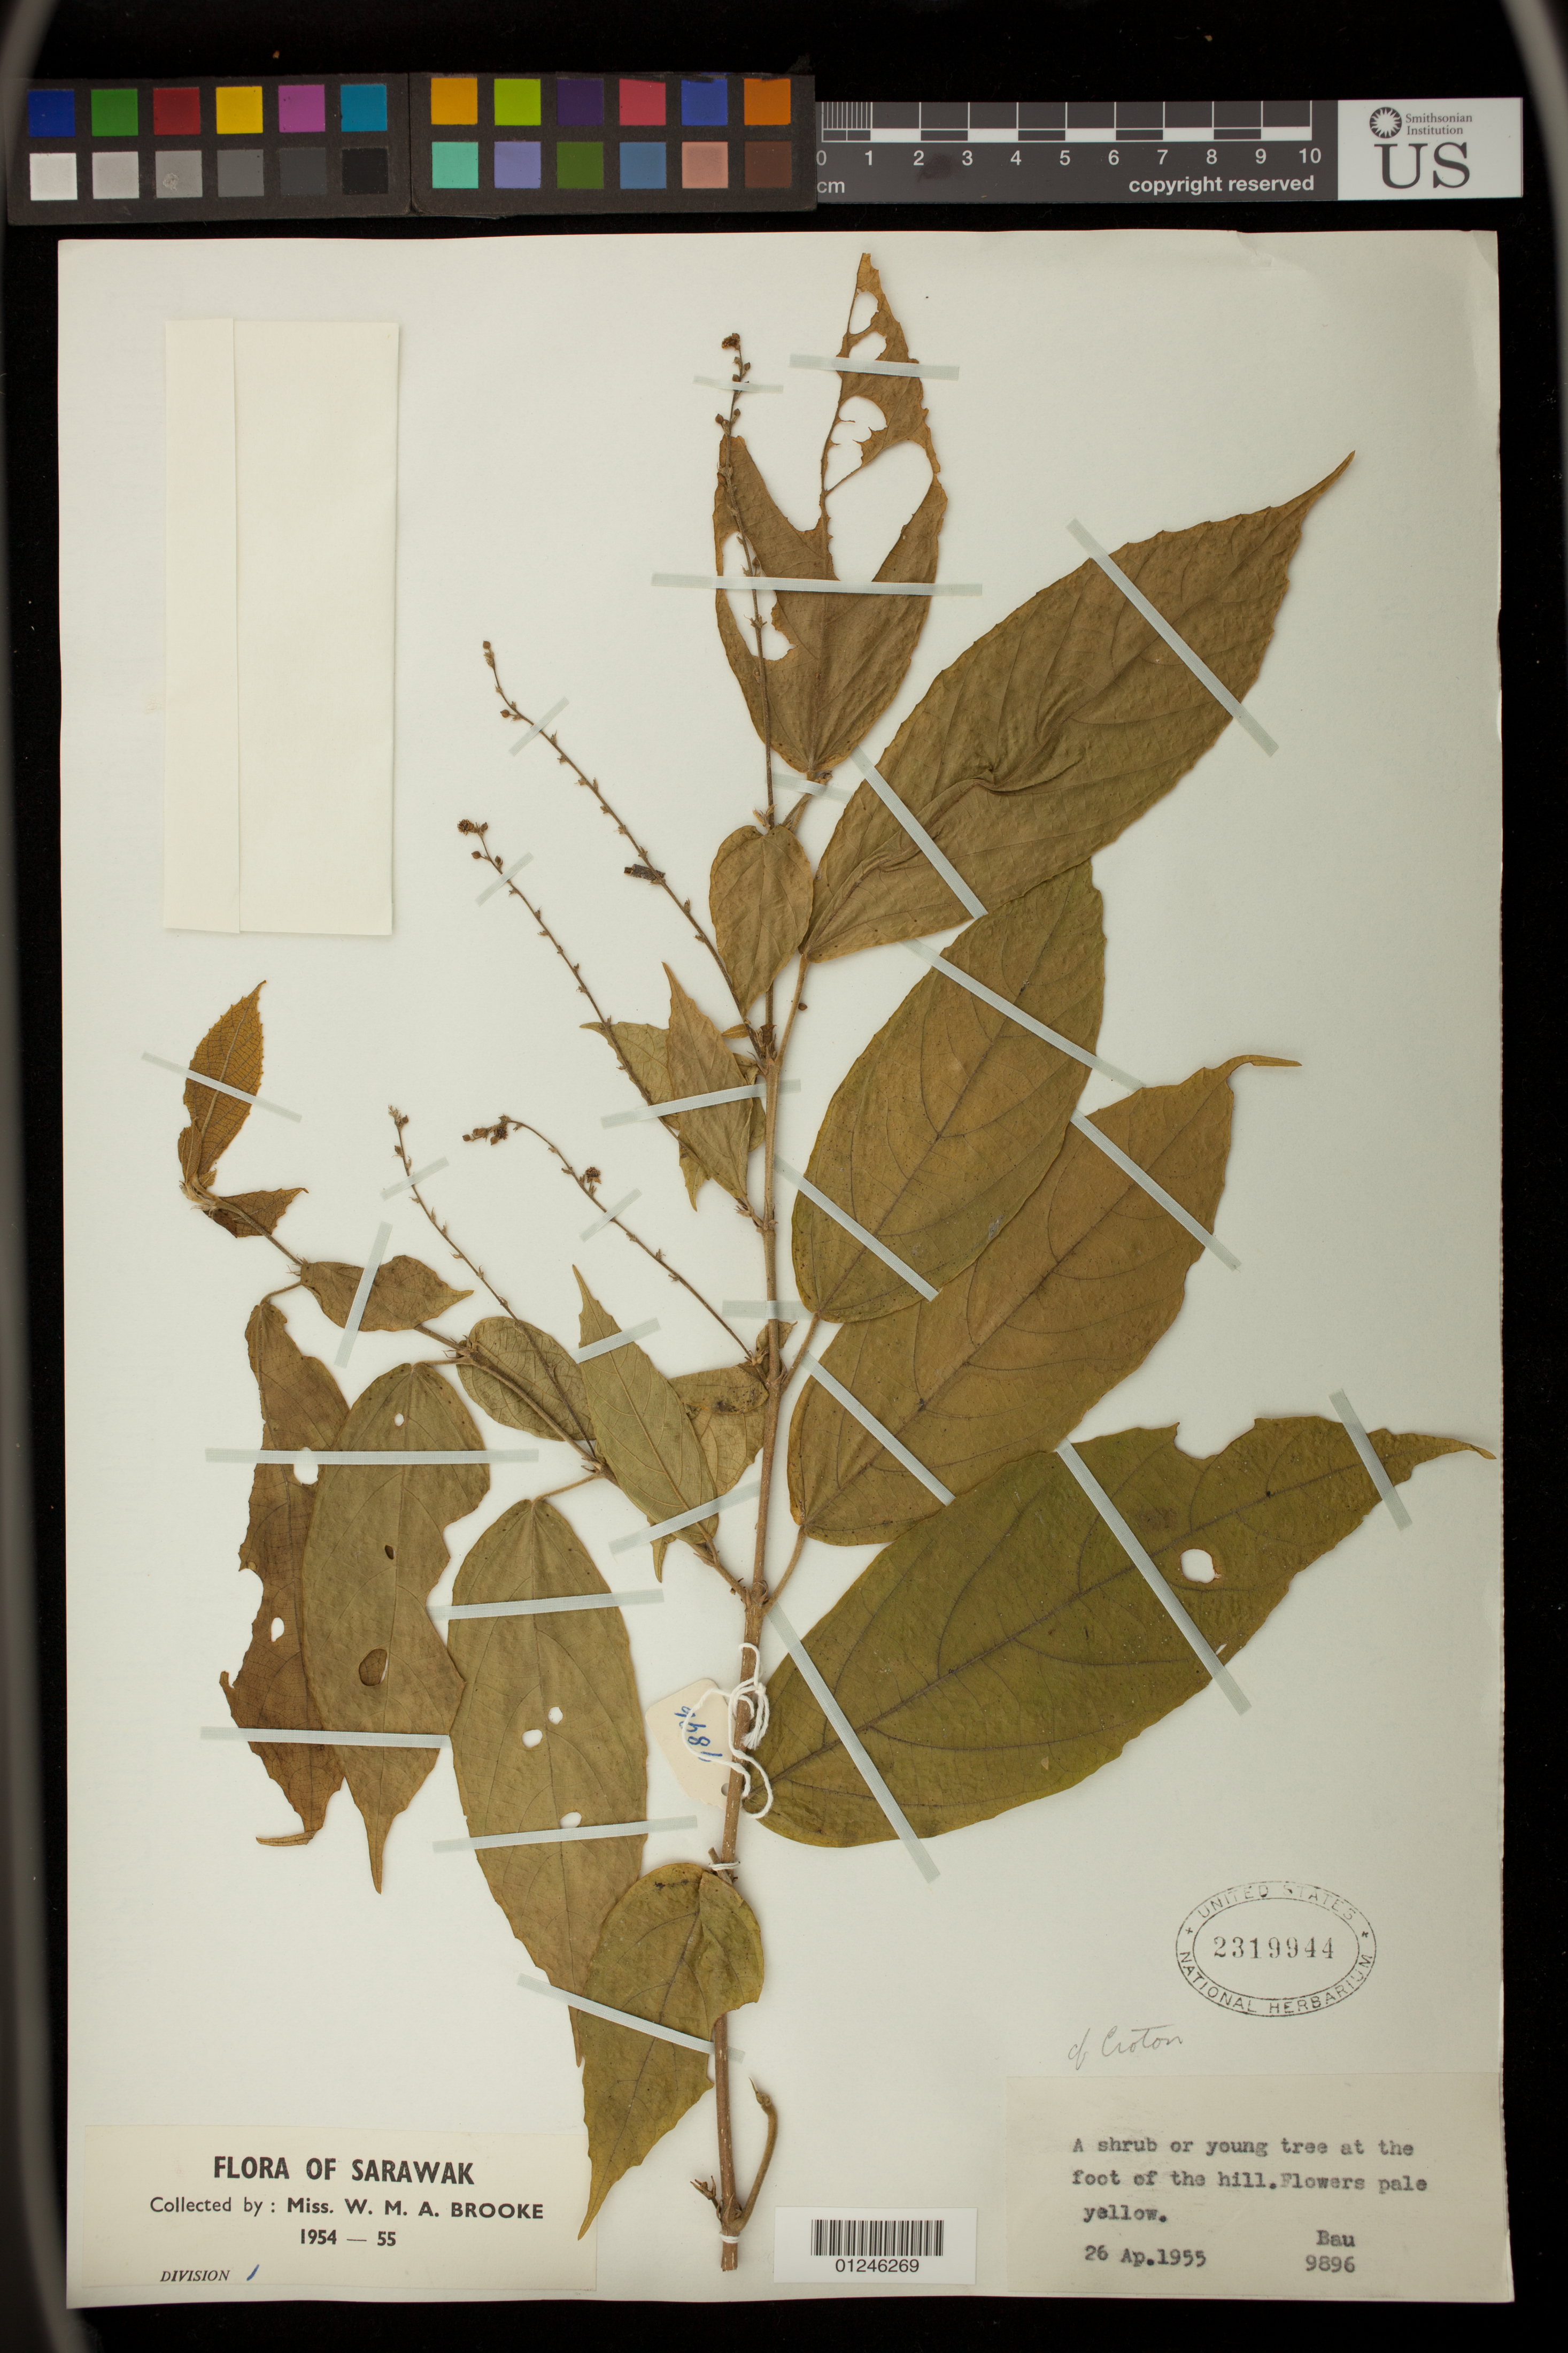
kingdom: Plantae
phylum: Tracheophyta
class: Magnoliopsida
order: Malpighiales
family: Euphorbiaceae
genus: Croton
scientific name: Croton sp.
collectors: W. Brooke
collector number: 9896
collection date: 1955-04-26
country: Malaysia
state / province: Sarawak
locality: Bau. ...at the foot of the hill.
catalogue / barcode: US 2319944